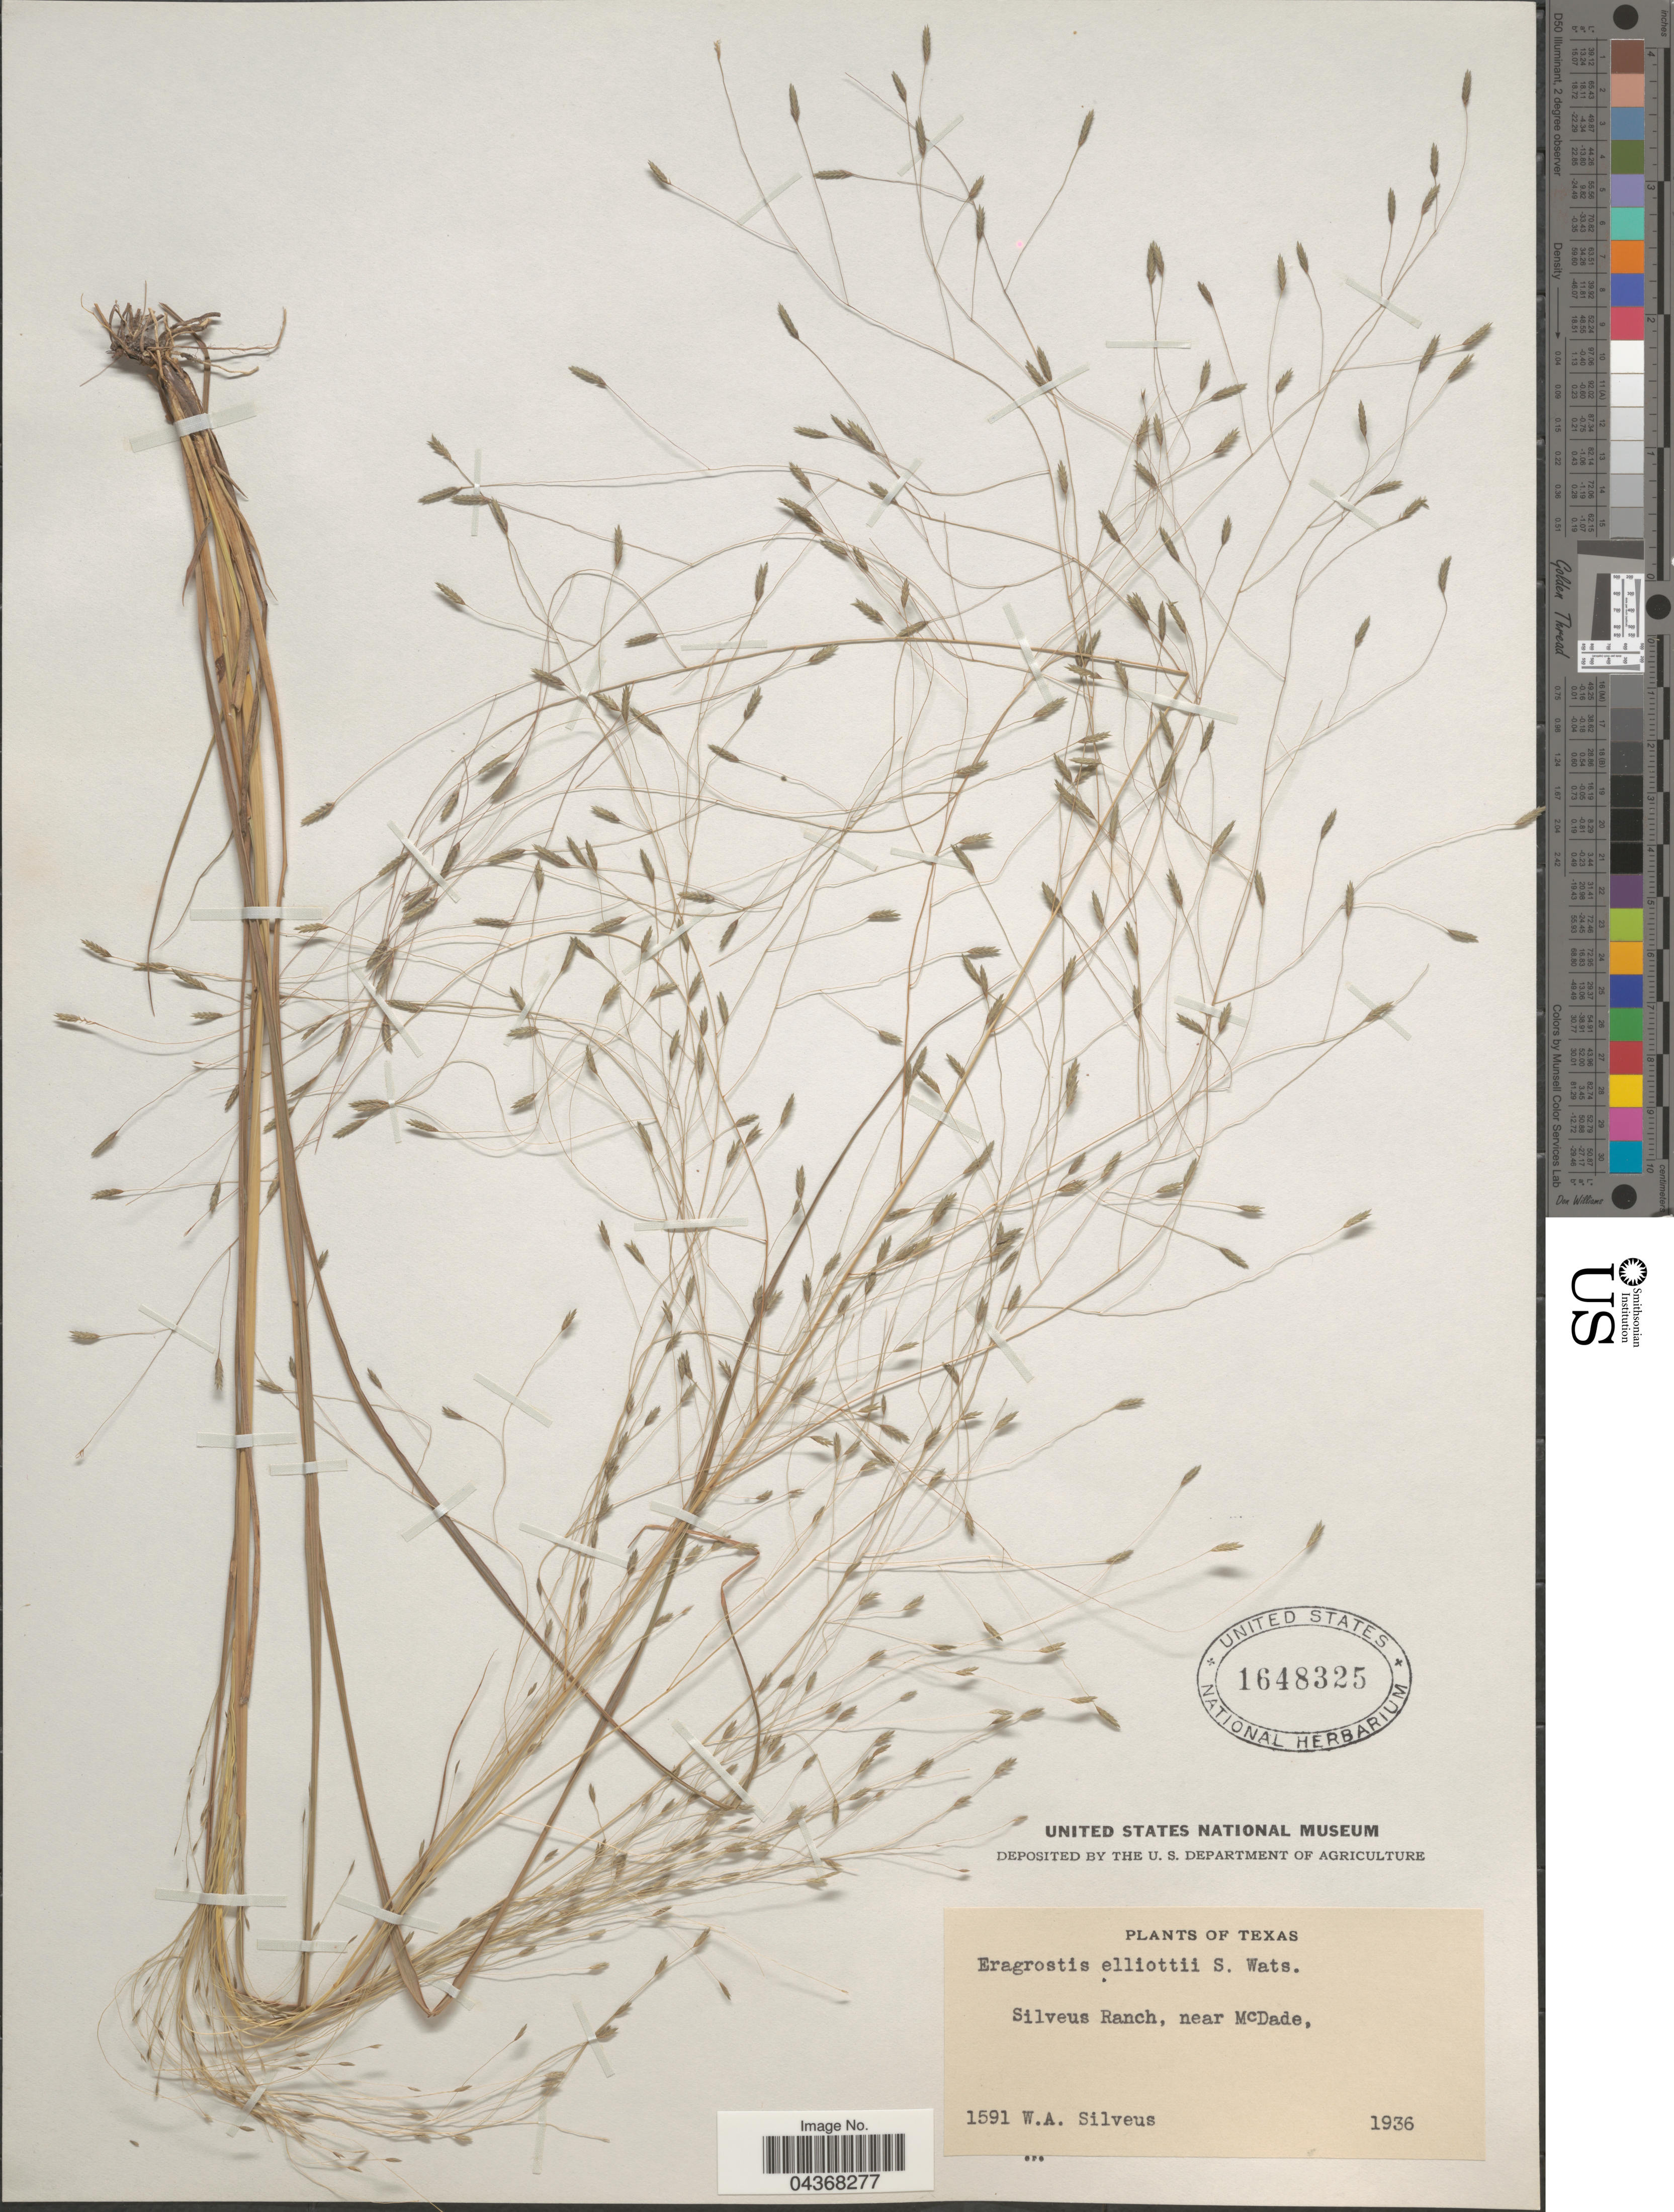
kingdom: Plantae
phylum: Tracheophyta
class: Liliopsida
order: Poales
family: Poaceae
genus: Eragrostis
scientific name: Eragrostis elliottii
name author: S. Watson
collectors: W. Silveus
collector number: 1591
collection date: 1936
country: United States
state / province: Texas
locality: Silveus Ranch, near McDade.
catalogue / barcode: US 1648325